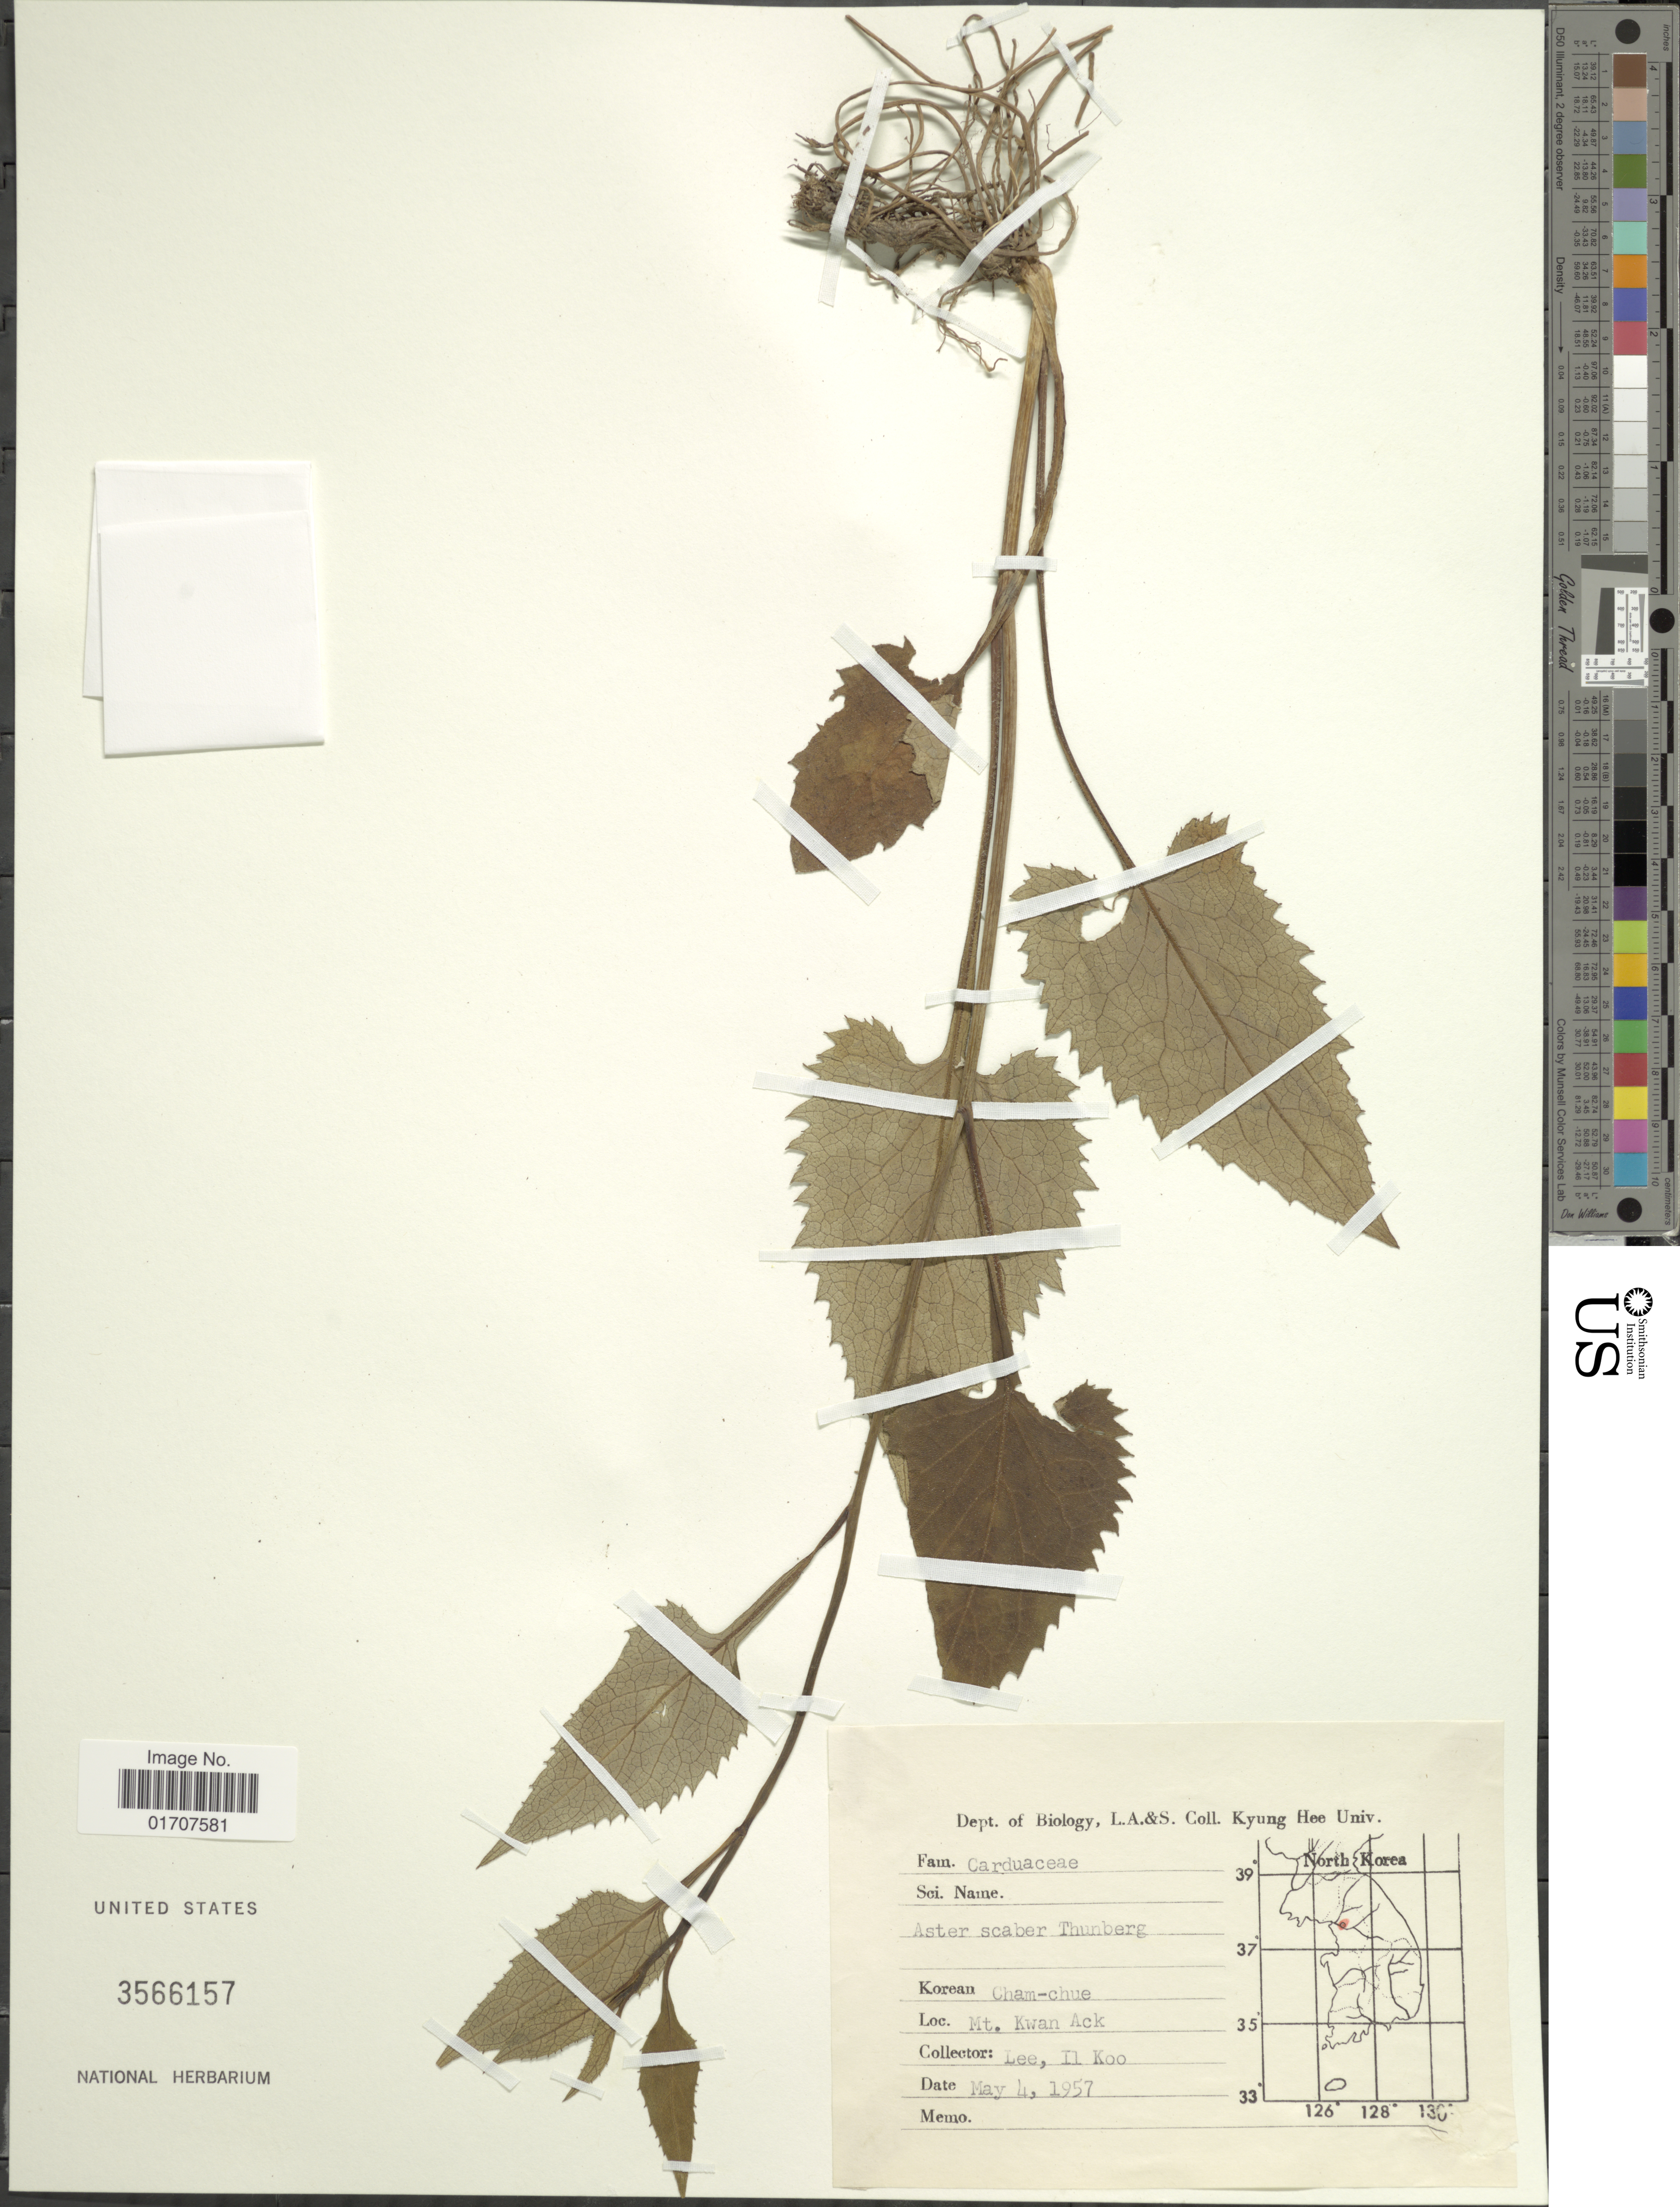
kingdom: Plantae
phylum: Tracheophyta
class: Magnoliopsida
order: Asterales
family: Asteraceae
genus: Doellingeria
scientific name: Doellingeria scaber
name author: (Thunb.) Nees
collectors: I. Lee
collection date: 1957-05-04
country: South Korea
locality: Mt. Kwan Ack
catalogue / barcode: US 3566157